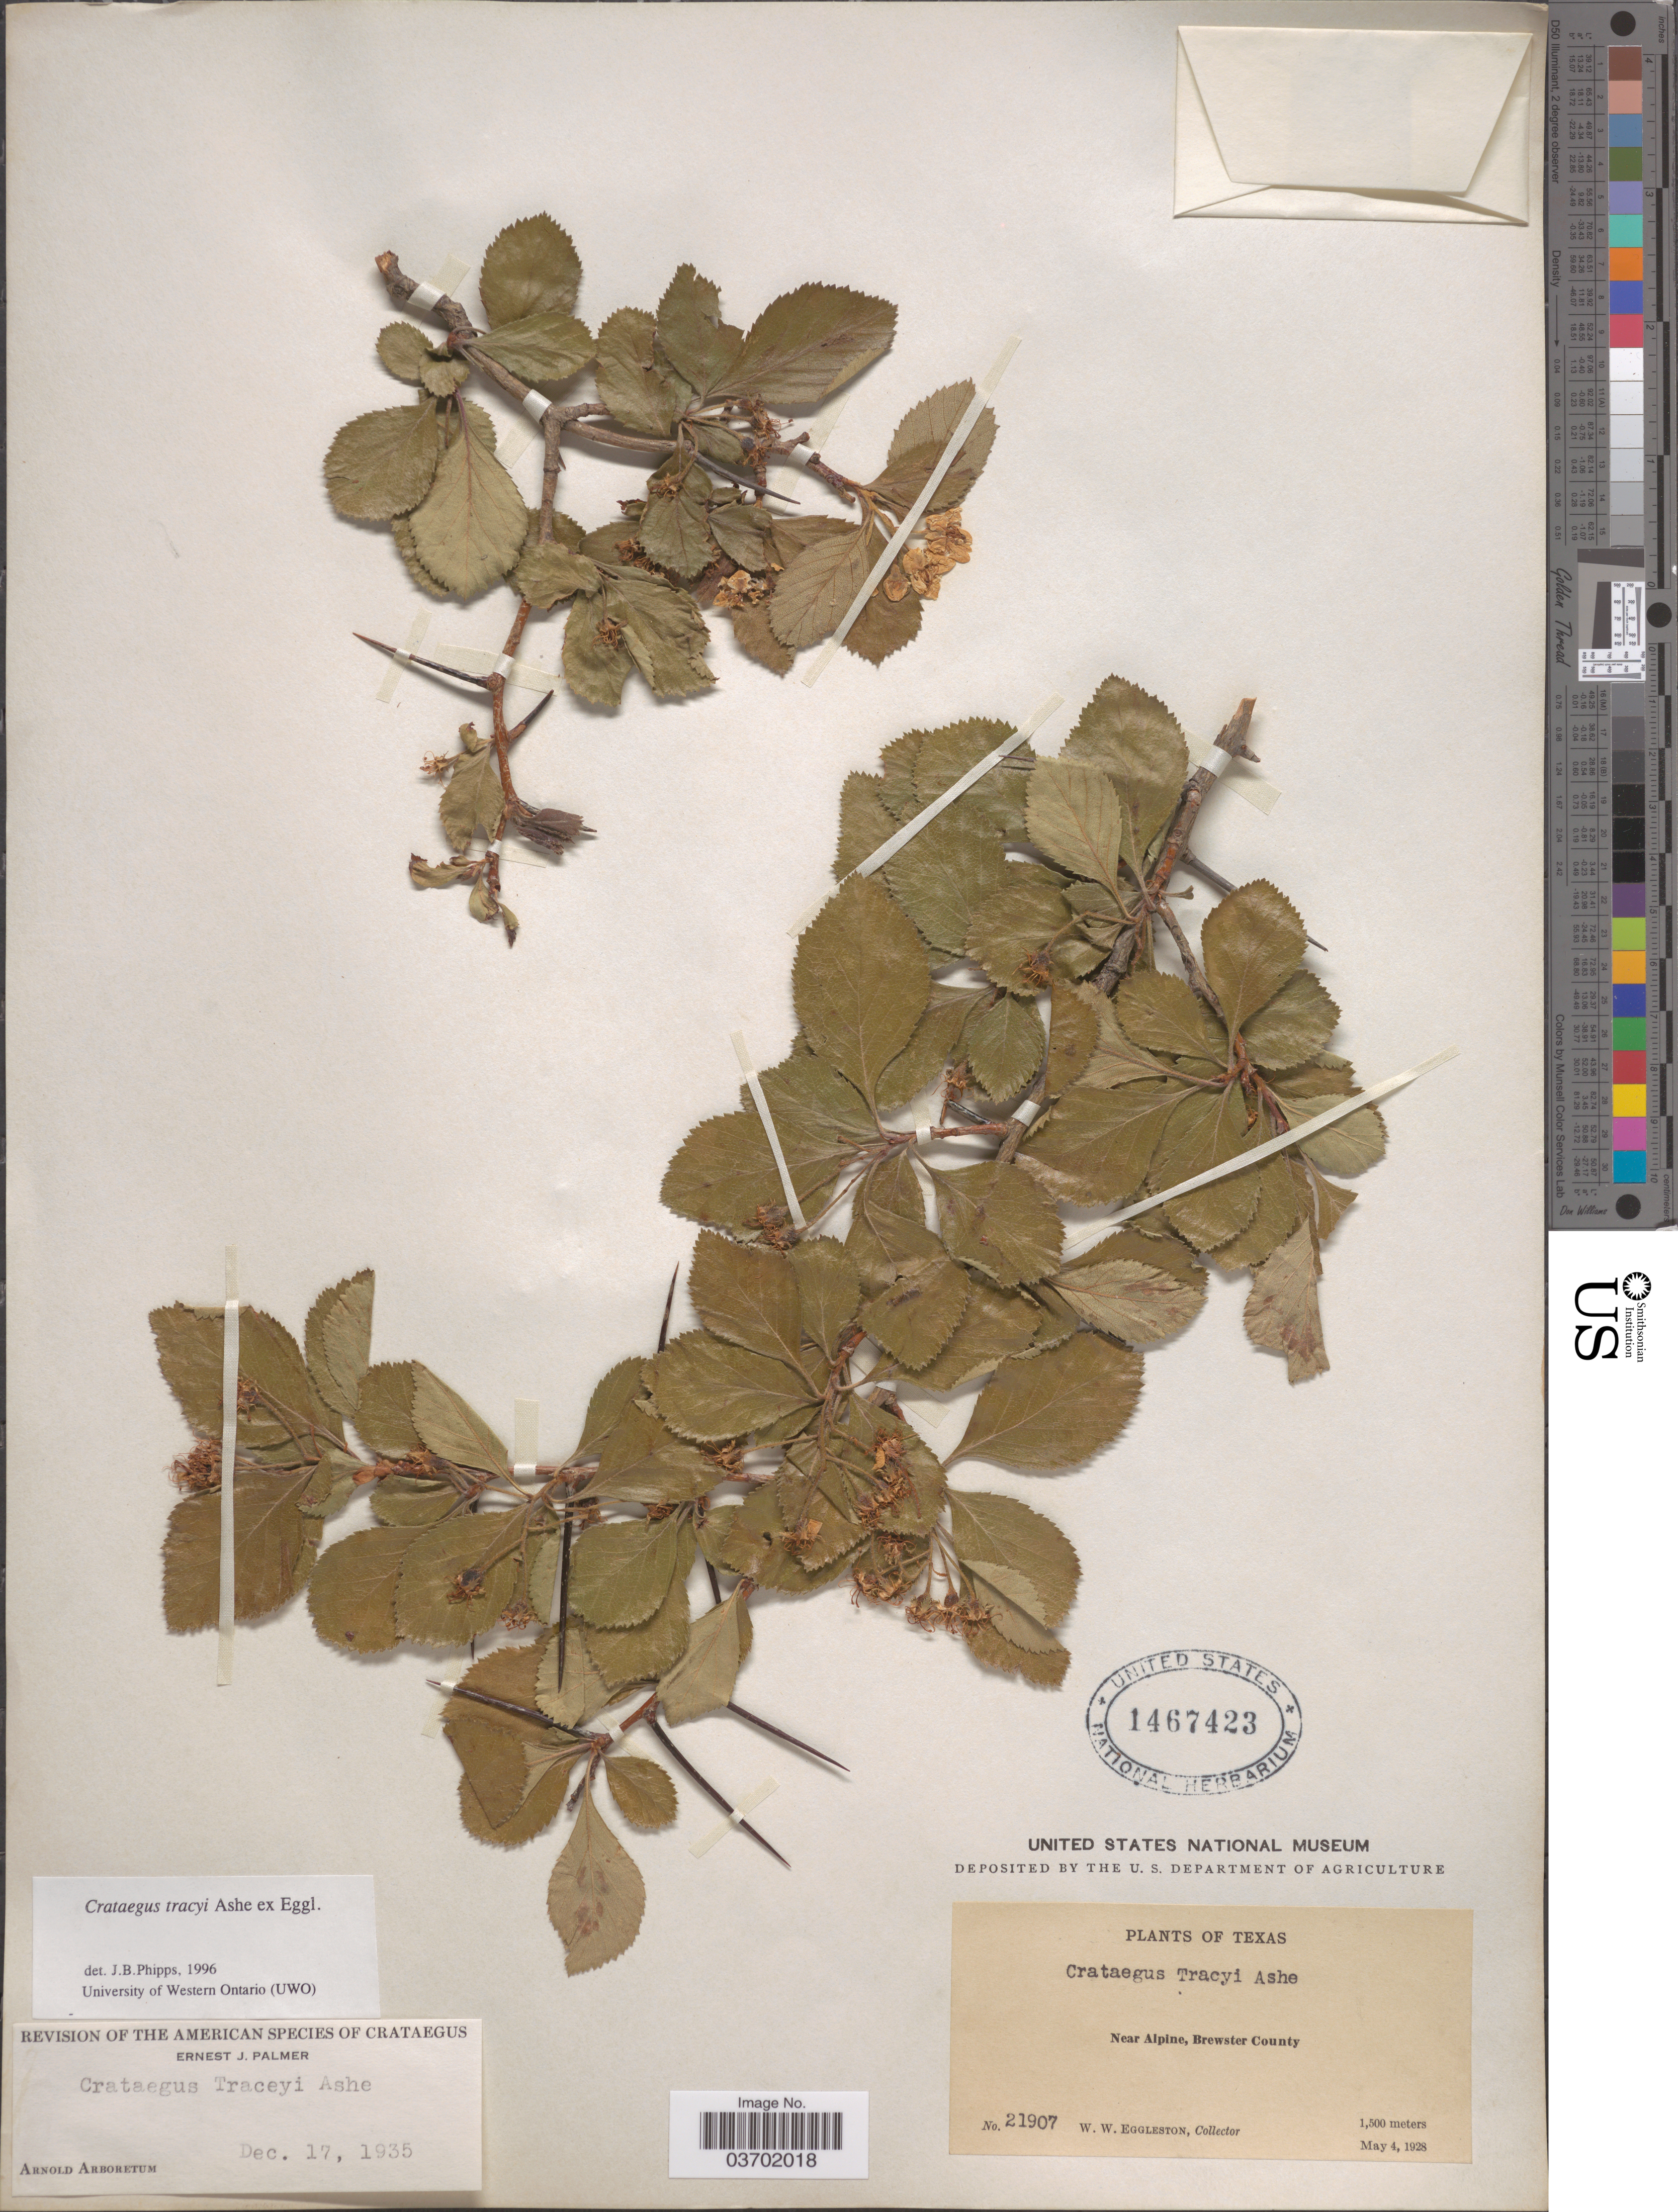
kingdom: Plantae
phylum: Tracheophyta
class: Magnoliopsida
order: Rosales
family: Rosaceae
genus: Crataegus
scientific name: Crataegus tracyi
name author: Ashe ex Eggl.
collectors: W. W. Eggleston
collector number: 21907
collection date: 1928-05-04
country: United States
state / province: Texas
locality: Near Alpine, Brewster County.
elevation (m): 1500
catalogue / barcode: US 1467423